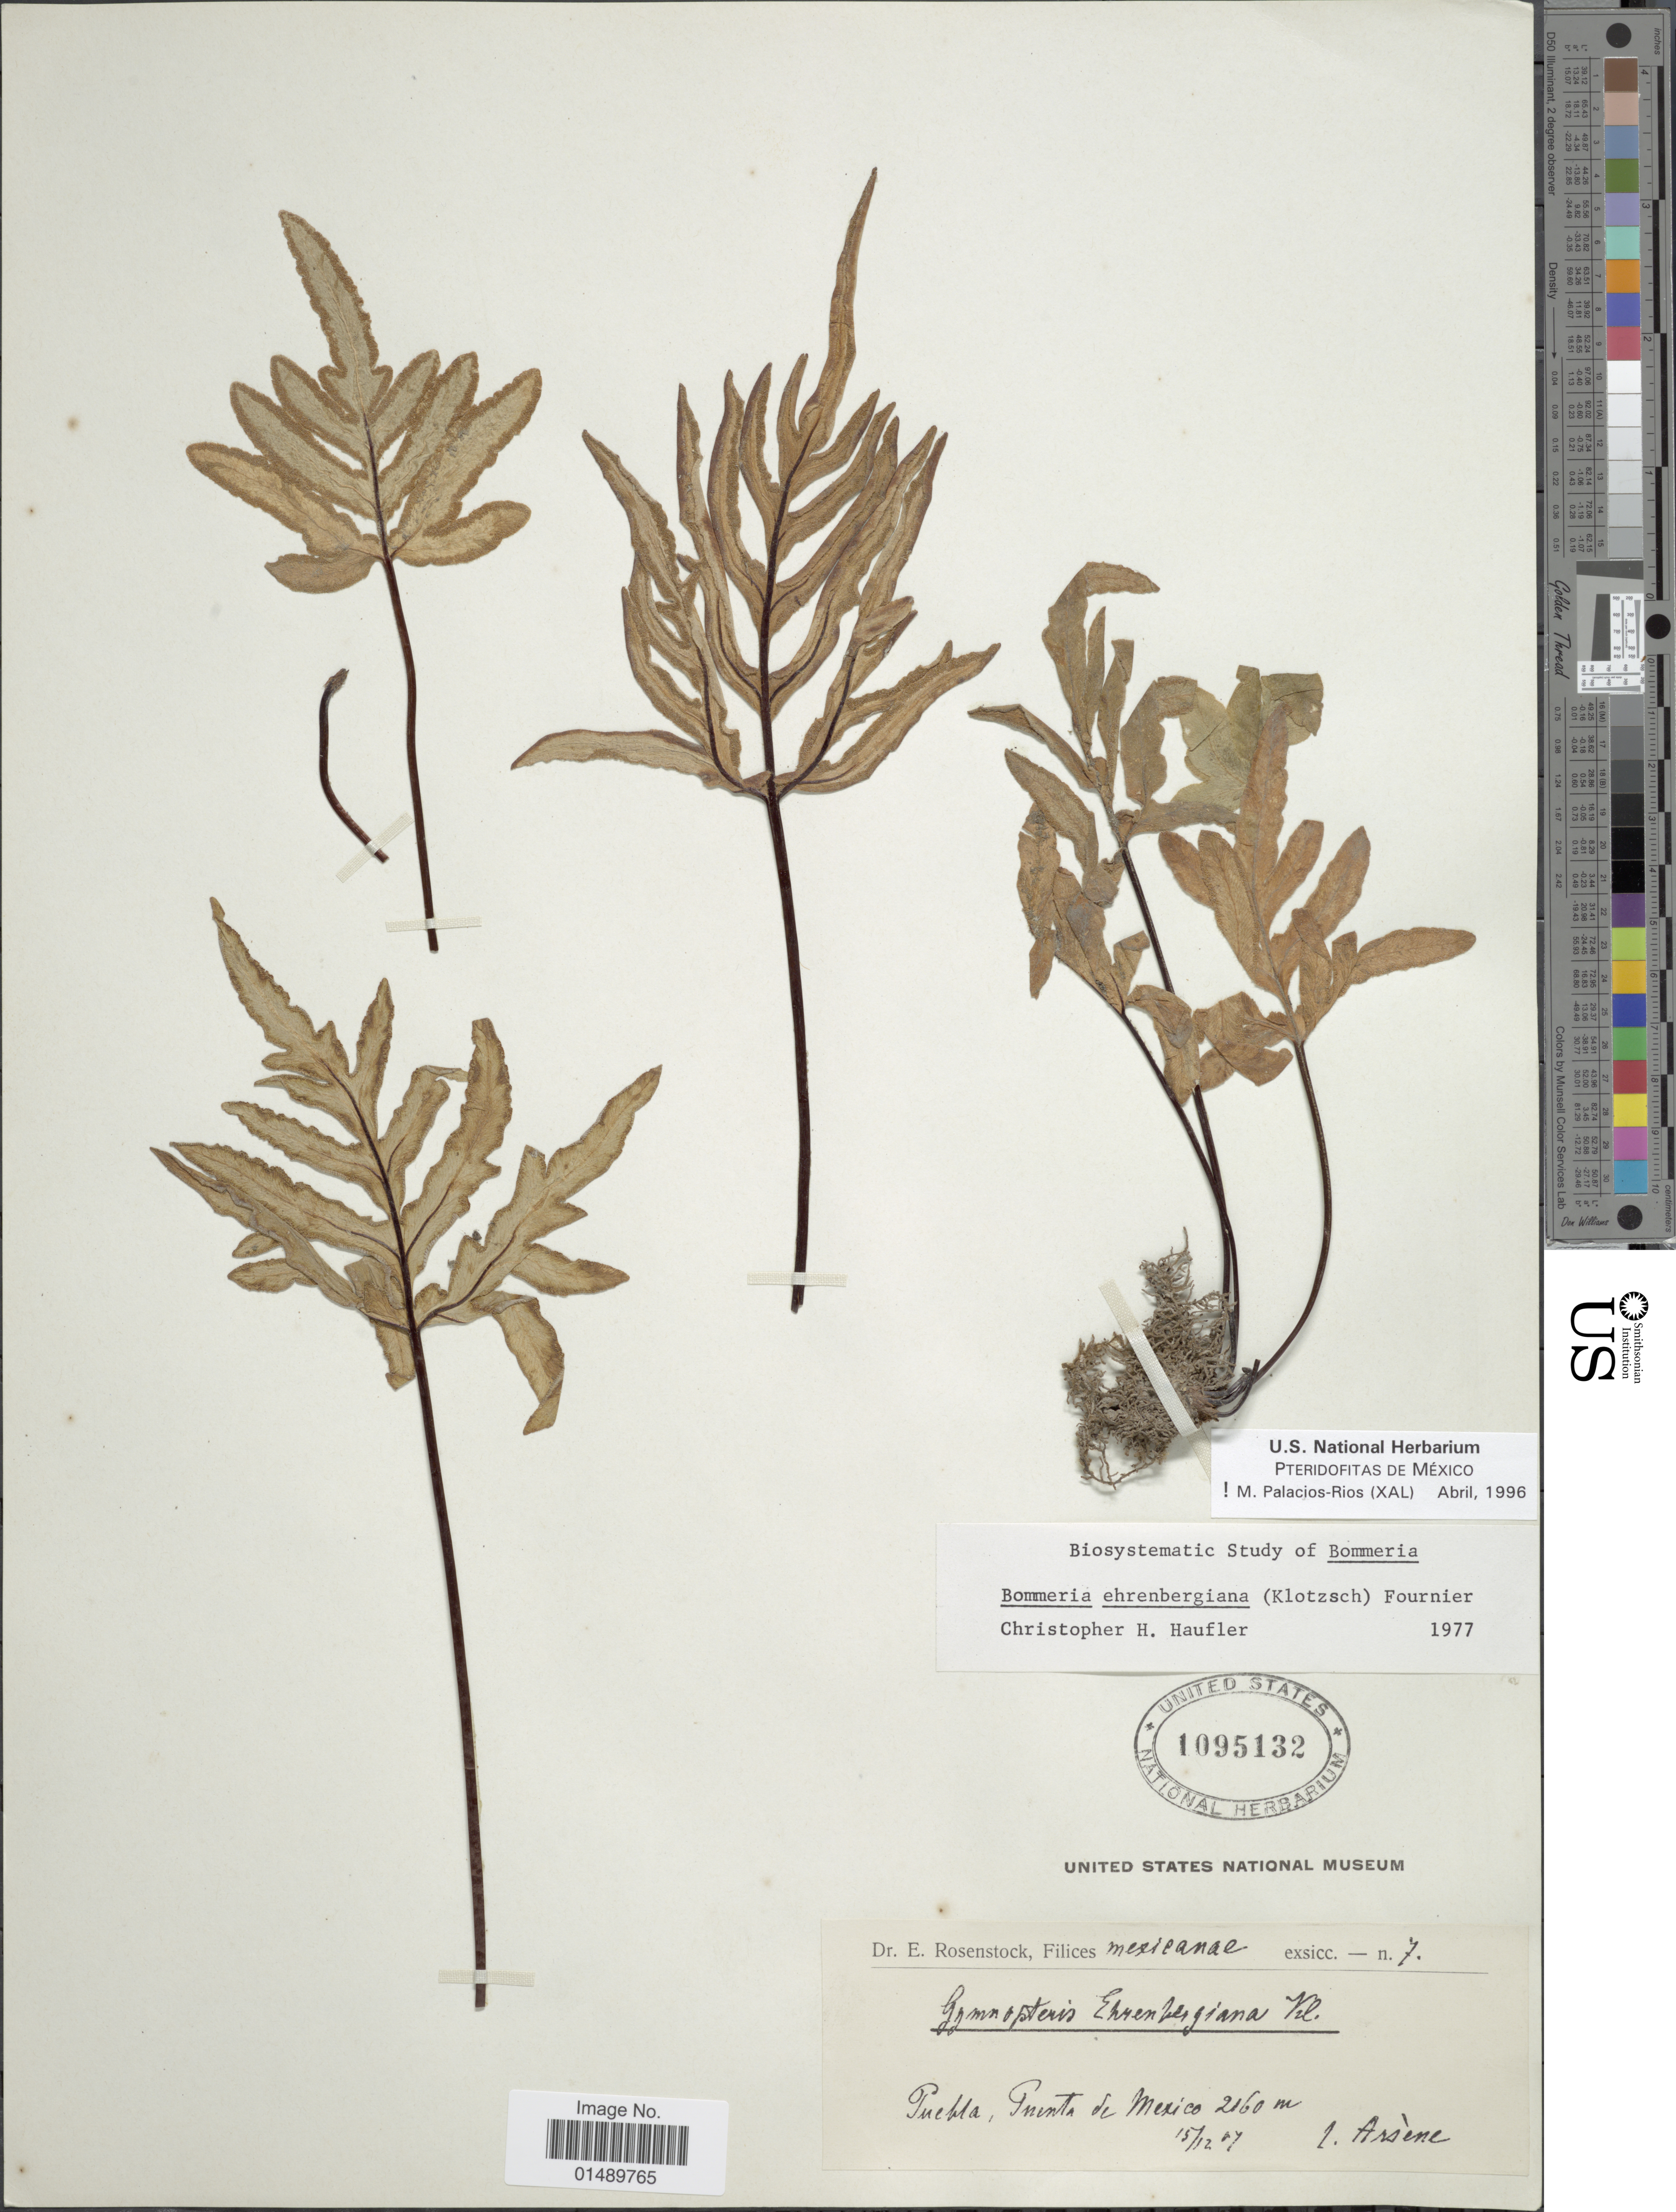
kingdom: Plantae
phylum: Tracheophyta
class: Polypodiopsida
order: Polypodiales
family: Pteridaceae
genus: Bommeria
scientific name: Bommeria ehrenbergiana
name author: (Klotzsch) Underw.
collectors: -- Arsène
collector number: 7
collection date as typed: Transcribed d/m/y: 15/12/7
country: Mexico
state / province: Puebla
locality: Mexicanae, Puebla, Puenta de Mexico.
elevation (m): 2160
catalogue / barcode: US 1095132